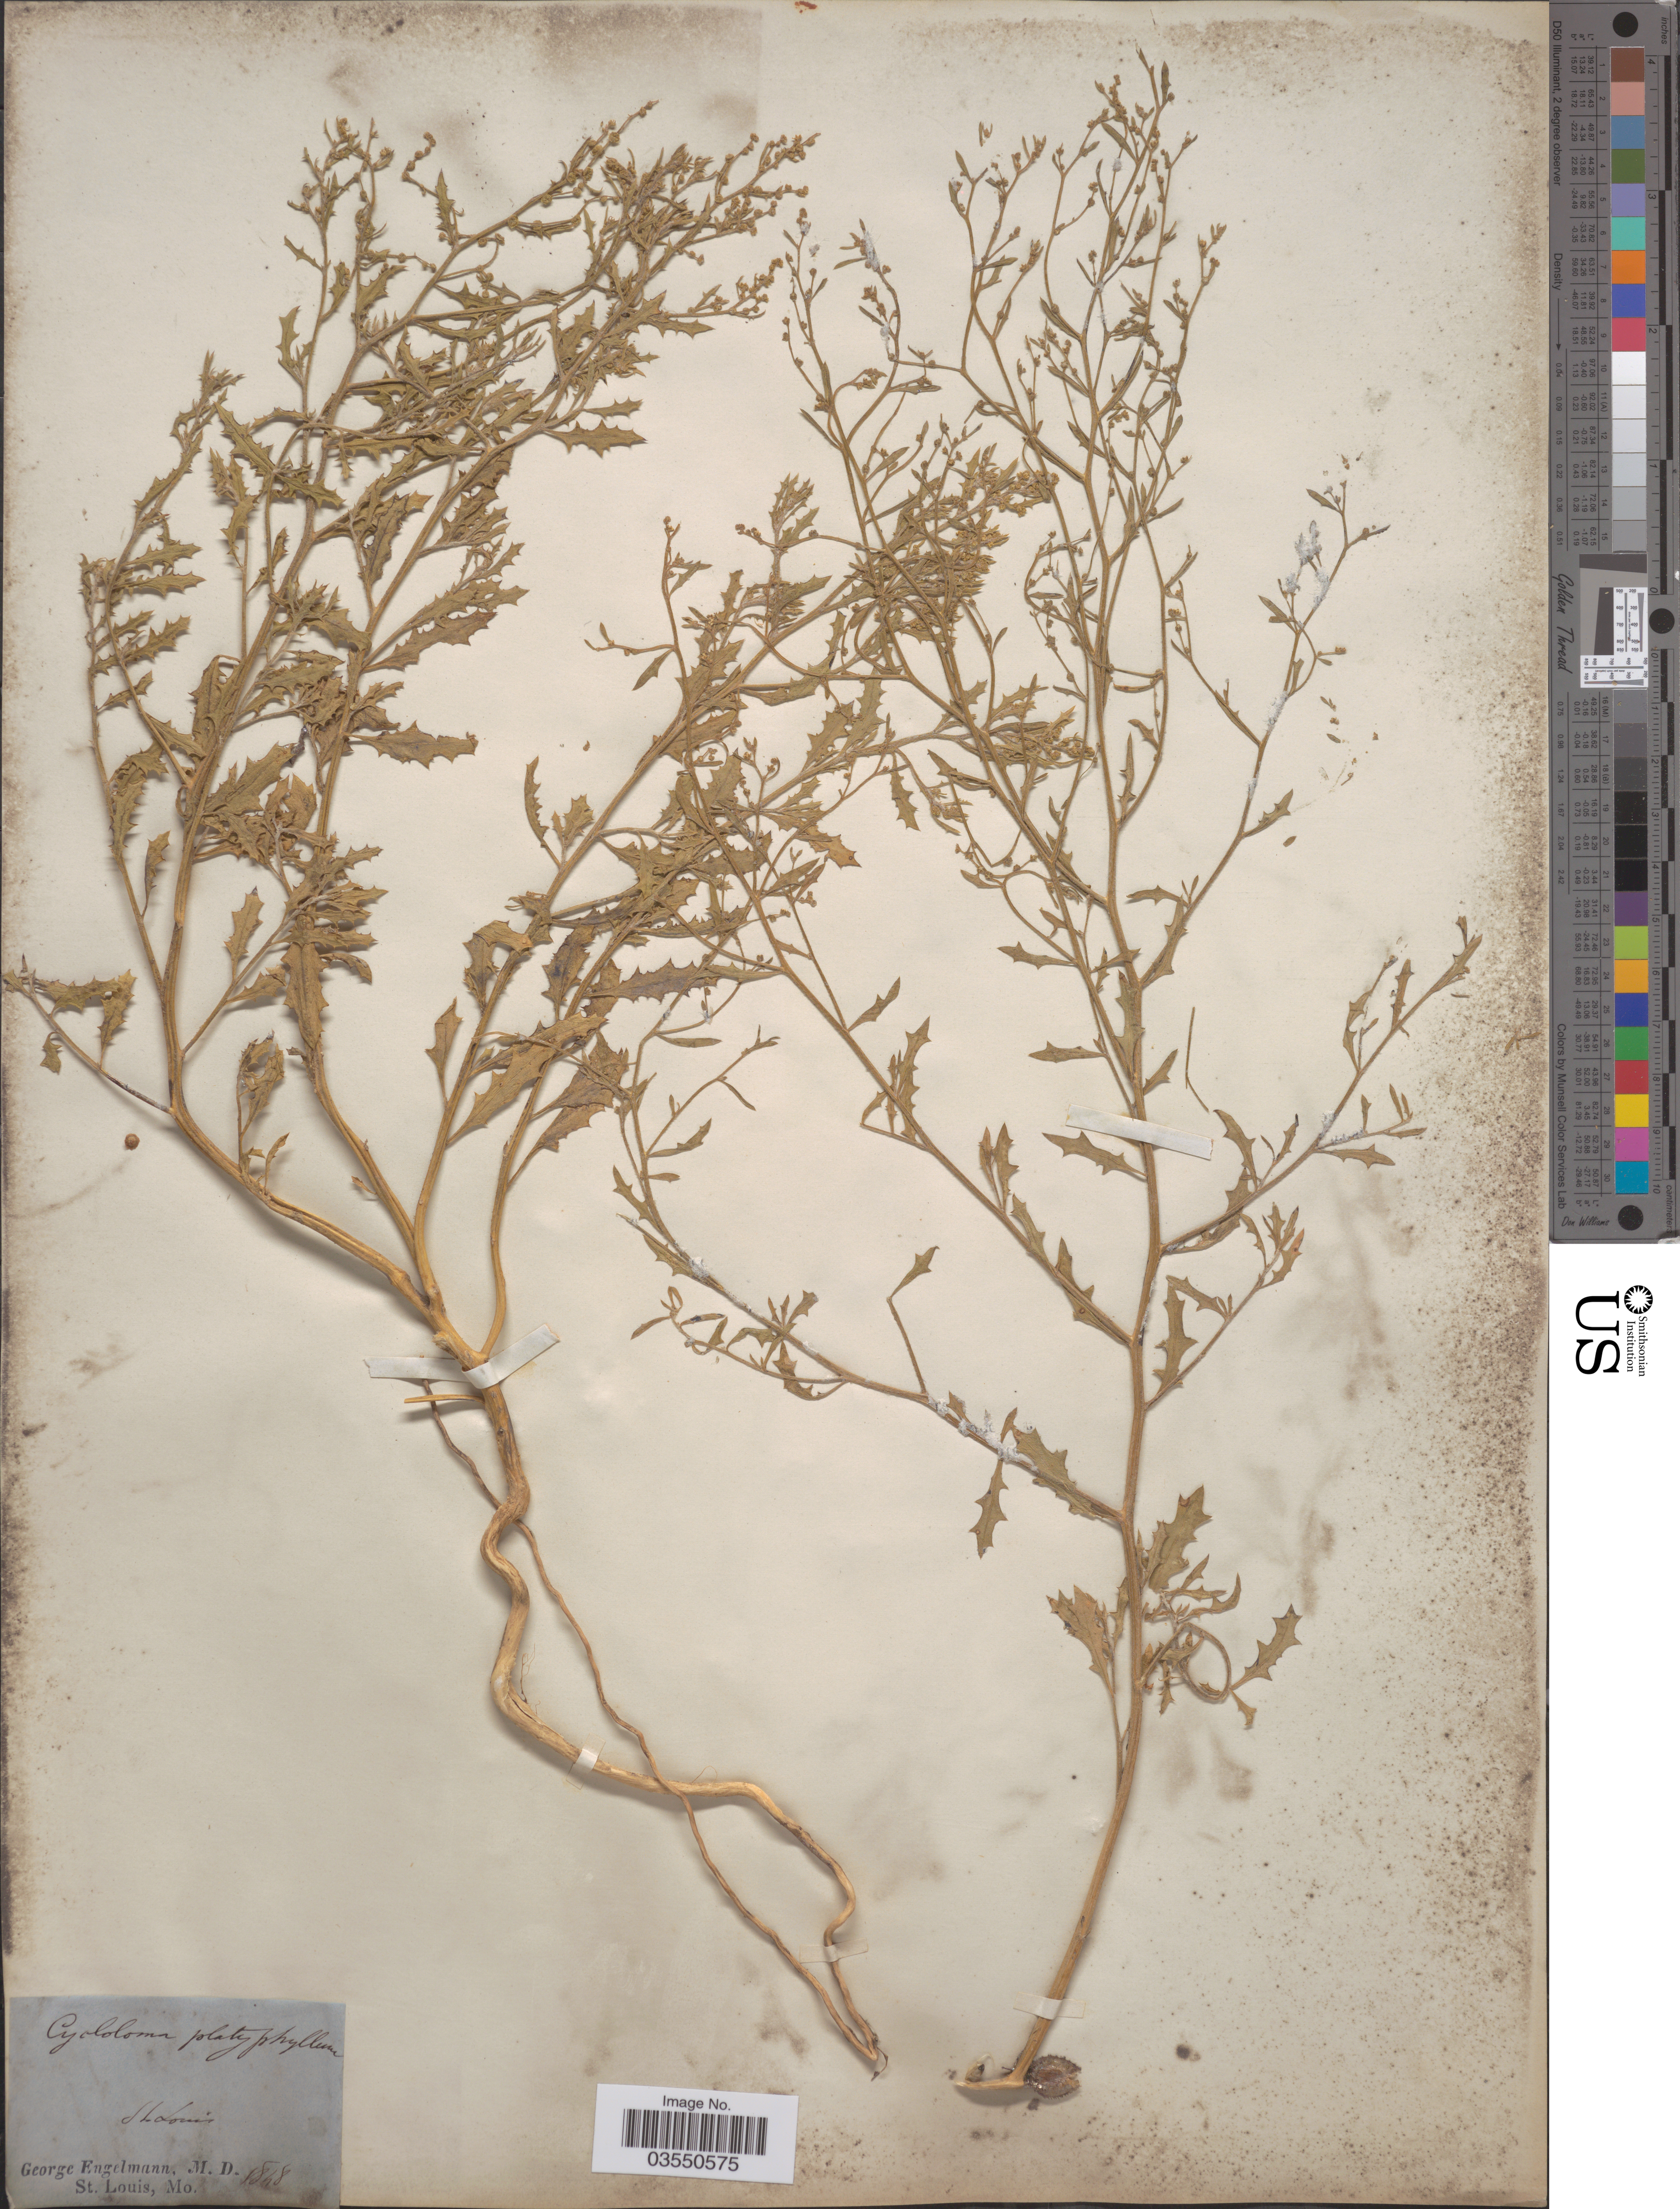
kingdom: Plantae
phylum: Tracheophyta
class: Magnoliopsida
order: Caryophyllales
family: Amaranthaceae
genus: Dysphania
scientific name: Dysphania atriplicifolia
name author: (Spreng.) G. Kadereit et al.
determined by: U.S. National Herbarium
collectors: G. Engelmann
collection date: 1848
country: United States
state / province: Missouri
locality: St. Louis.